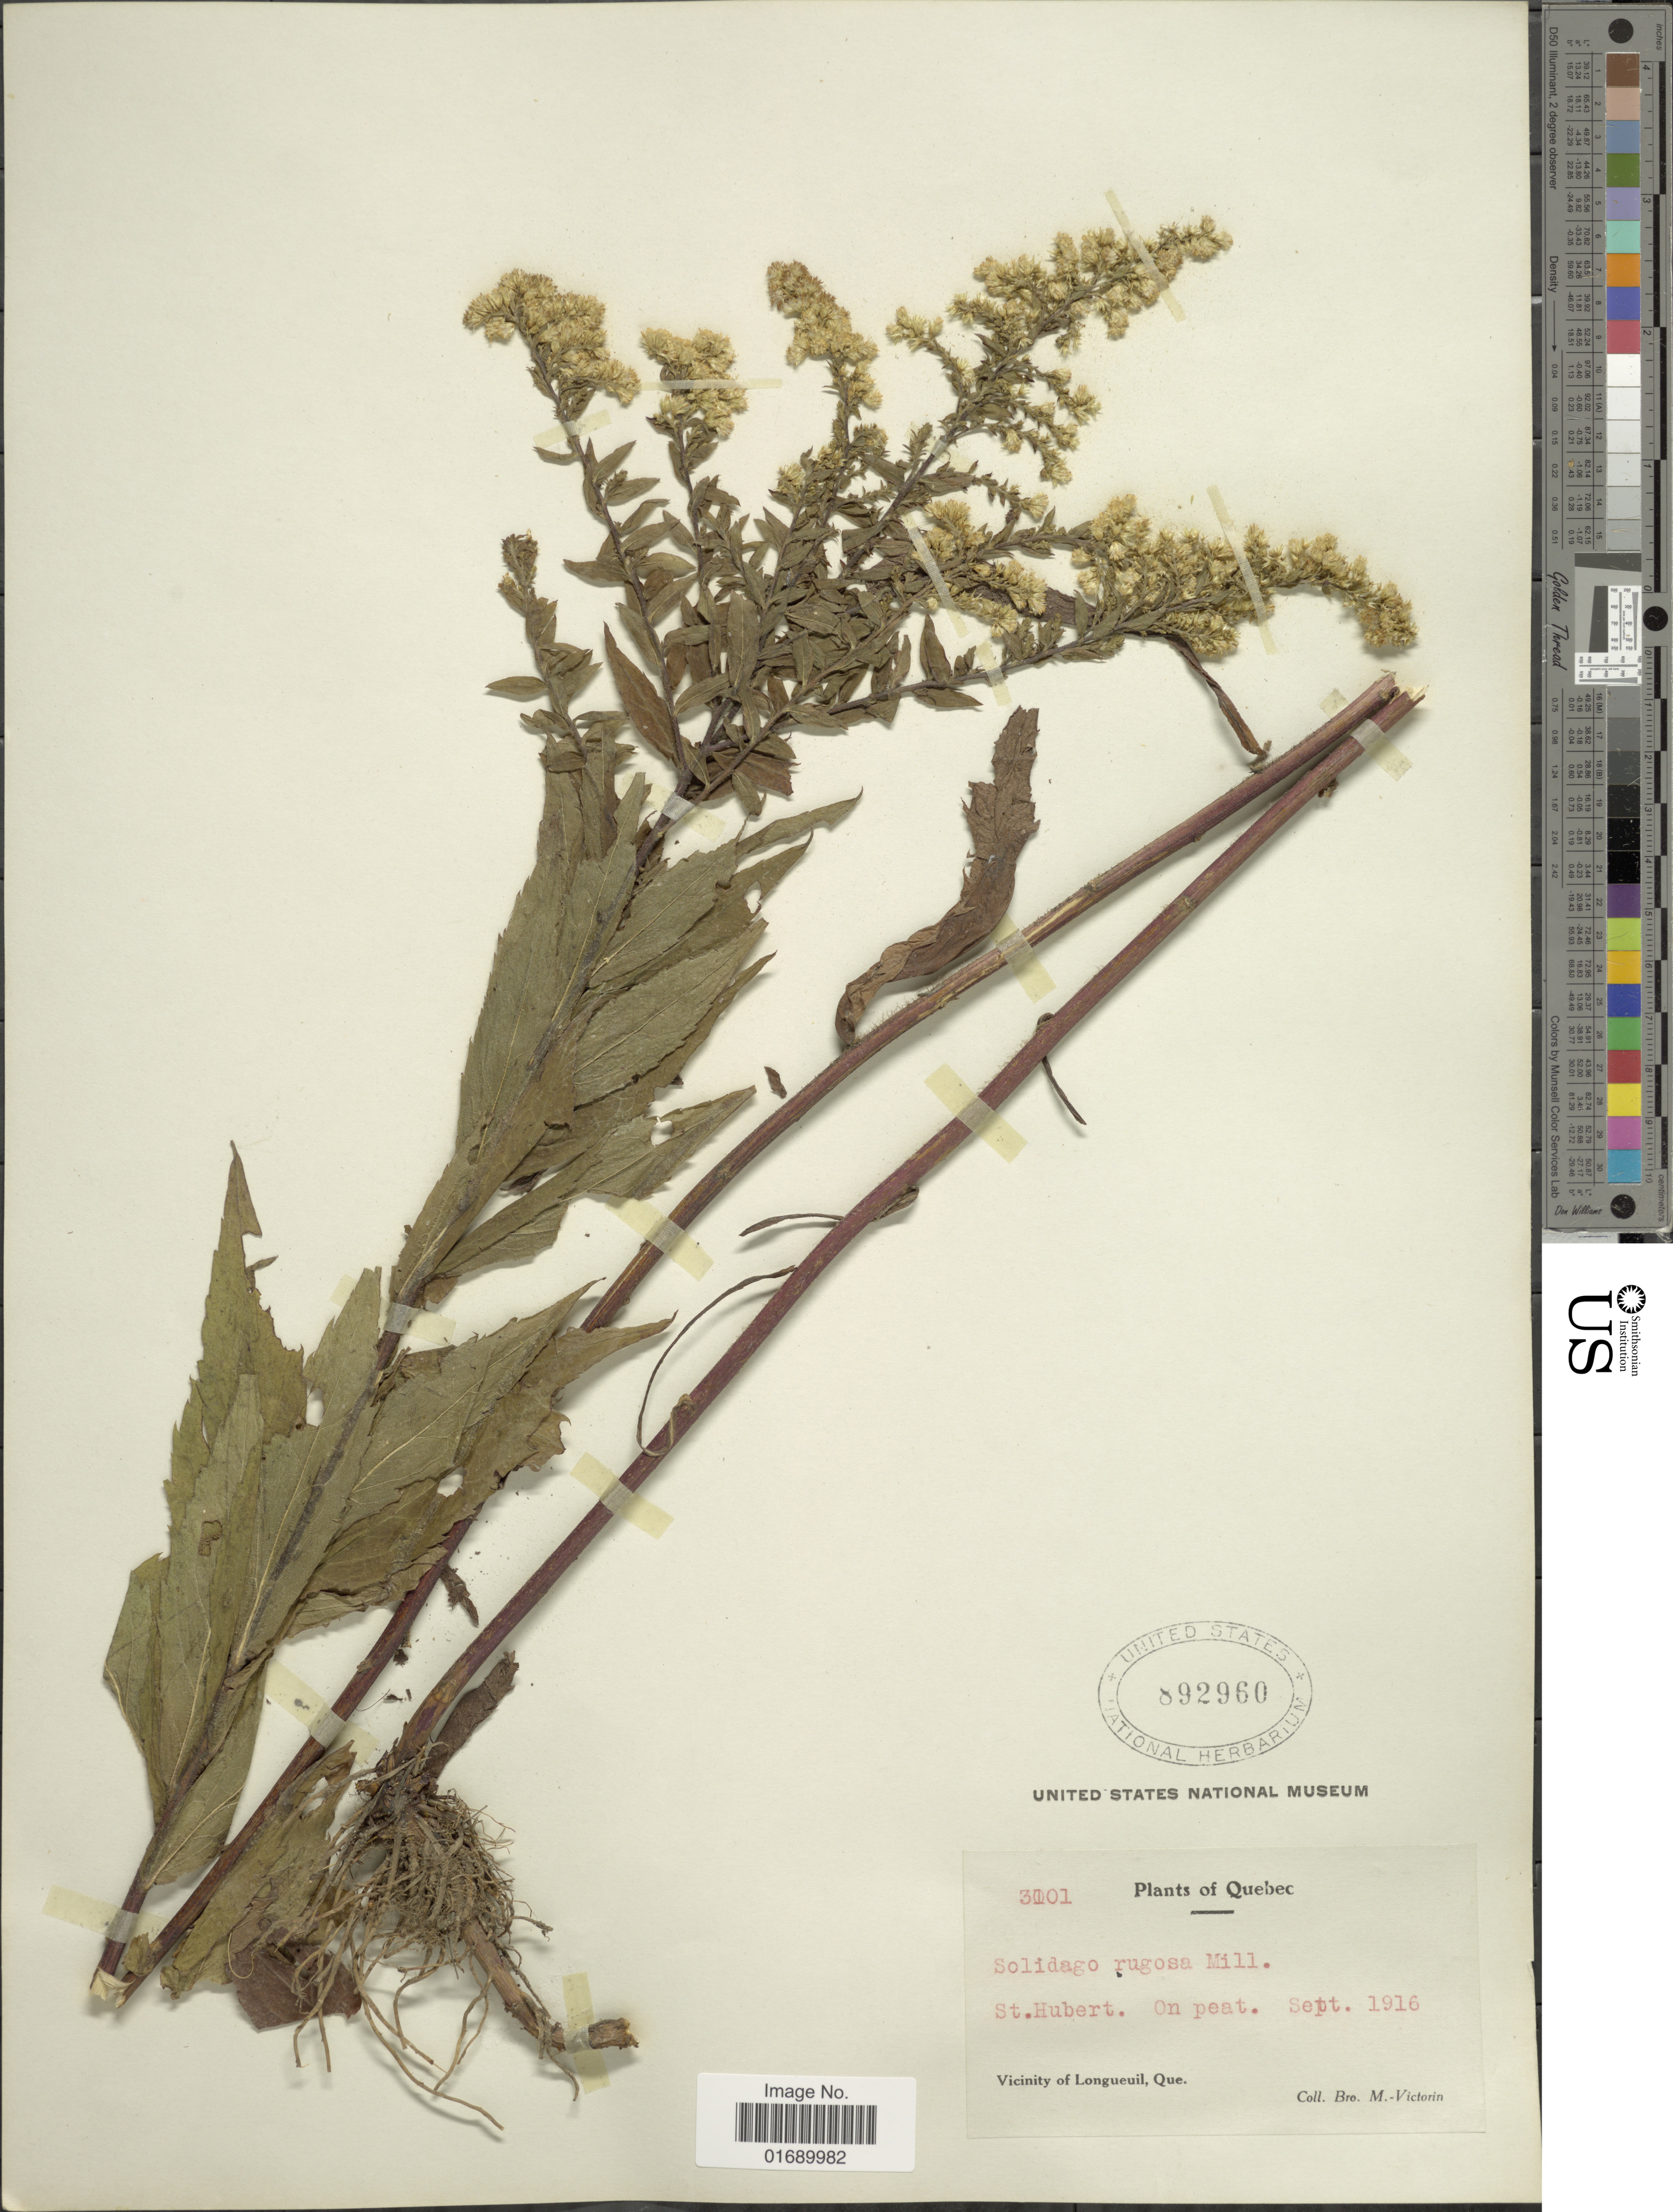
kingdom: Plantae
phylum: Tracheophyta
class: Magnoliopsida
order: Asterales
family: Asteraceae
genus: Solidago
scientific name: Solidago rugosa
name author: Mill.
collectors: Fr. Marie-Victorin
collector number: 3001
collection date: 1916-09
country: Canada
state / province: Quebec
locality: St Hubert. On peat. Vicinity of Longueuil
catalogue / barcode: US 892960